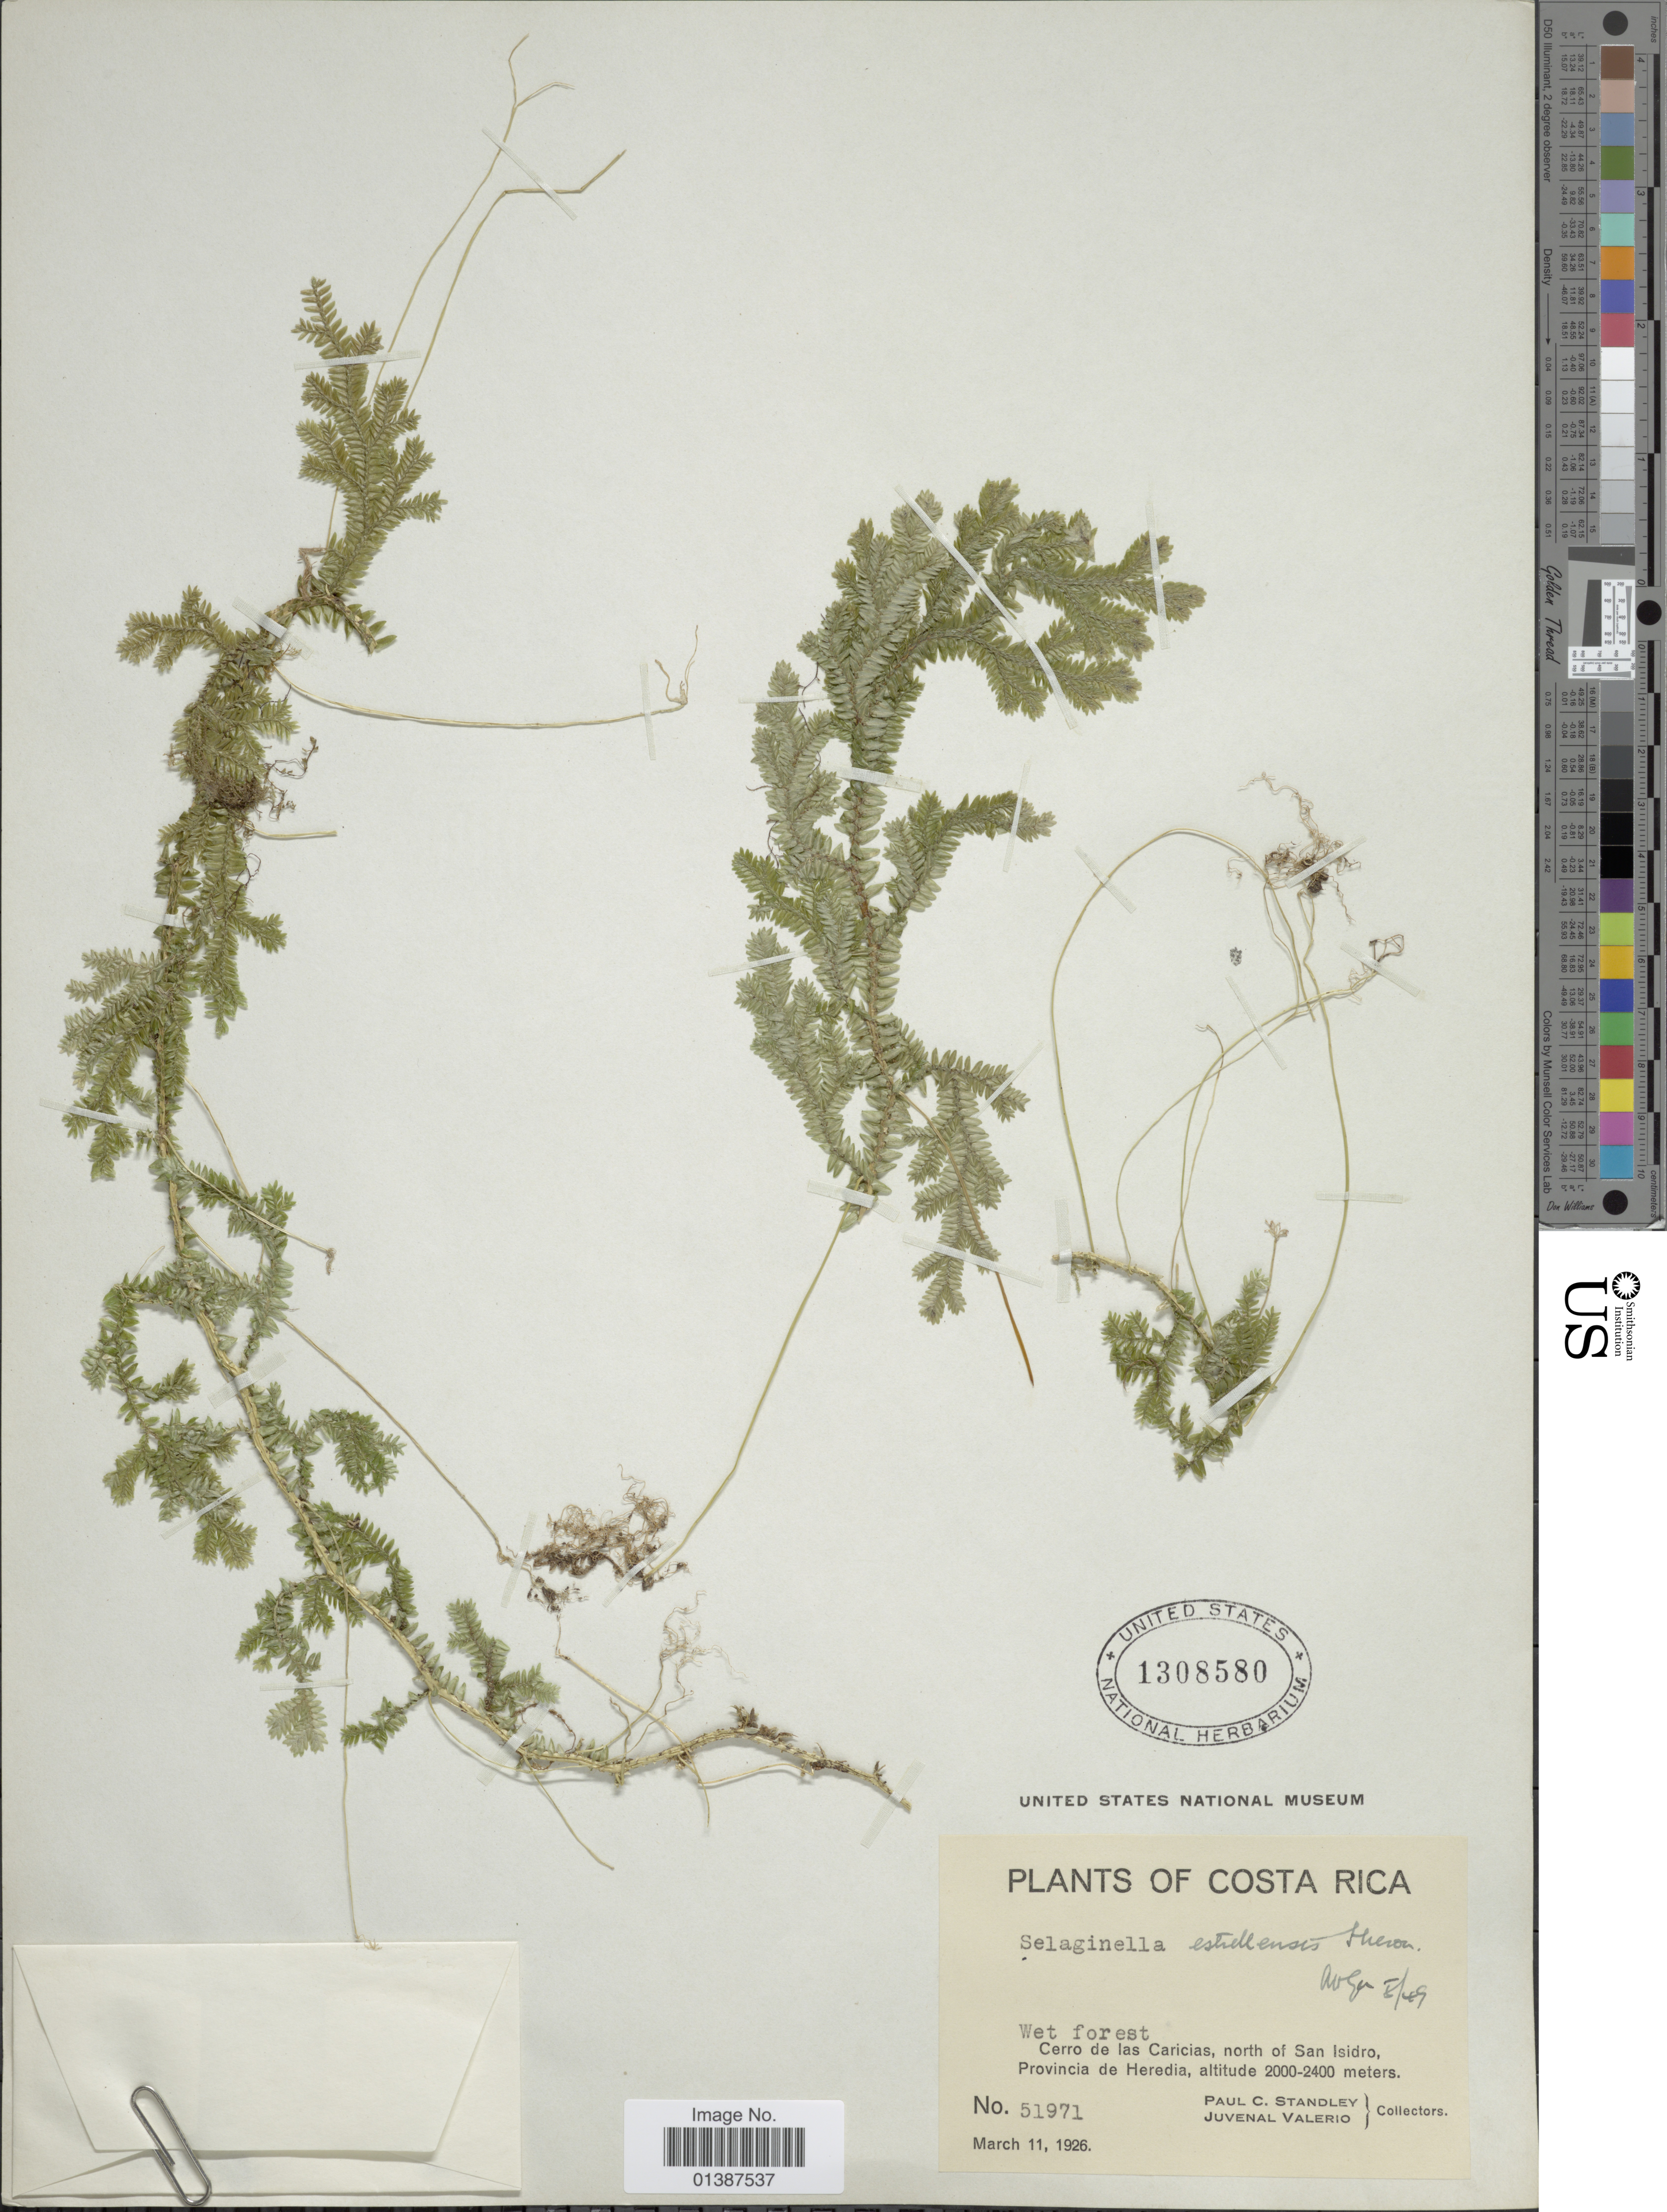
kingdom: Plantae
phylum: Tracheophyta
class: Lycopodiopsida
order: Selaginellales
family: Selaginellaceae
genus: Selaginella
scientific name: Selaginella estrellensis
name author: Hieron.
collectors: P. C. Standley & J. Valerio R.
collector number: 51971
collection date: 1926-03-11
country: Costa Rica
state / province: Heredia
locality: Cerro de las Caricias, north of San isidro, Provincia de Heredia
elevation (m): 2000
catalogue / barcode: US 1308580